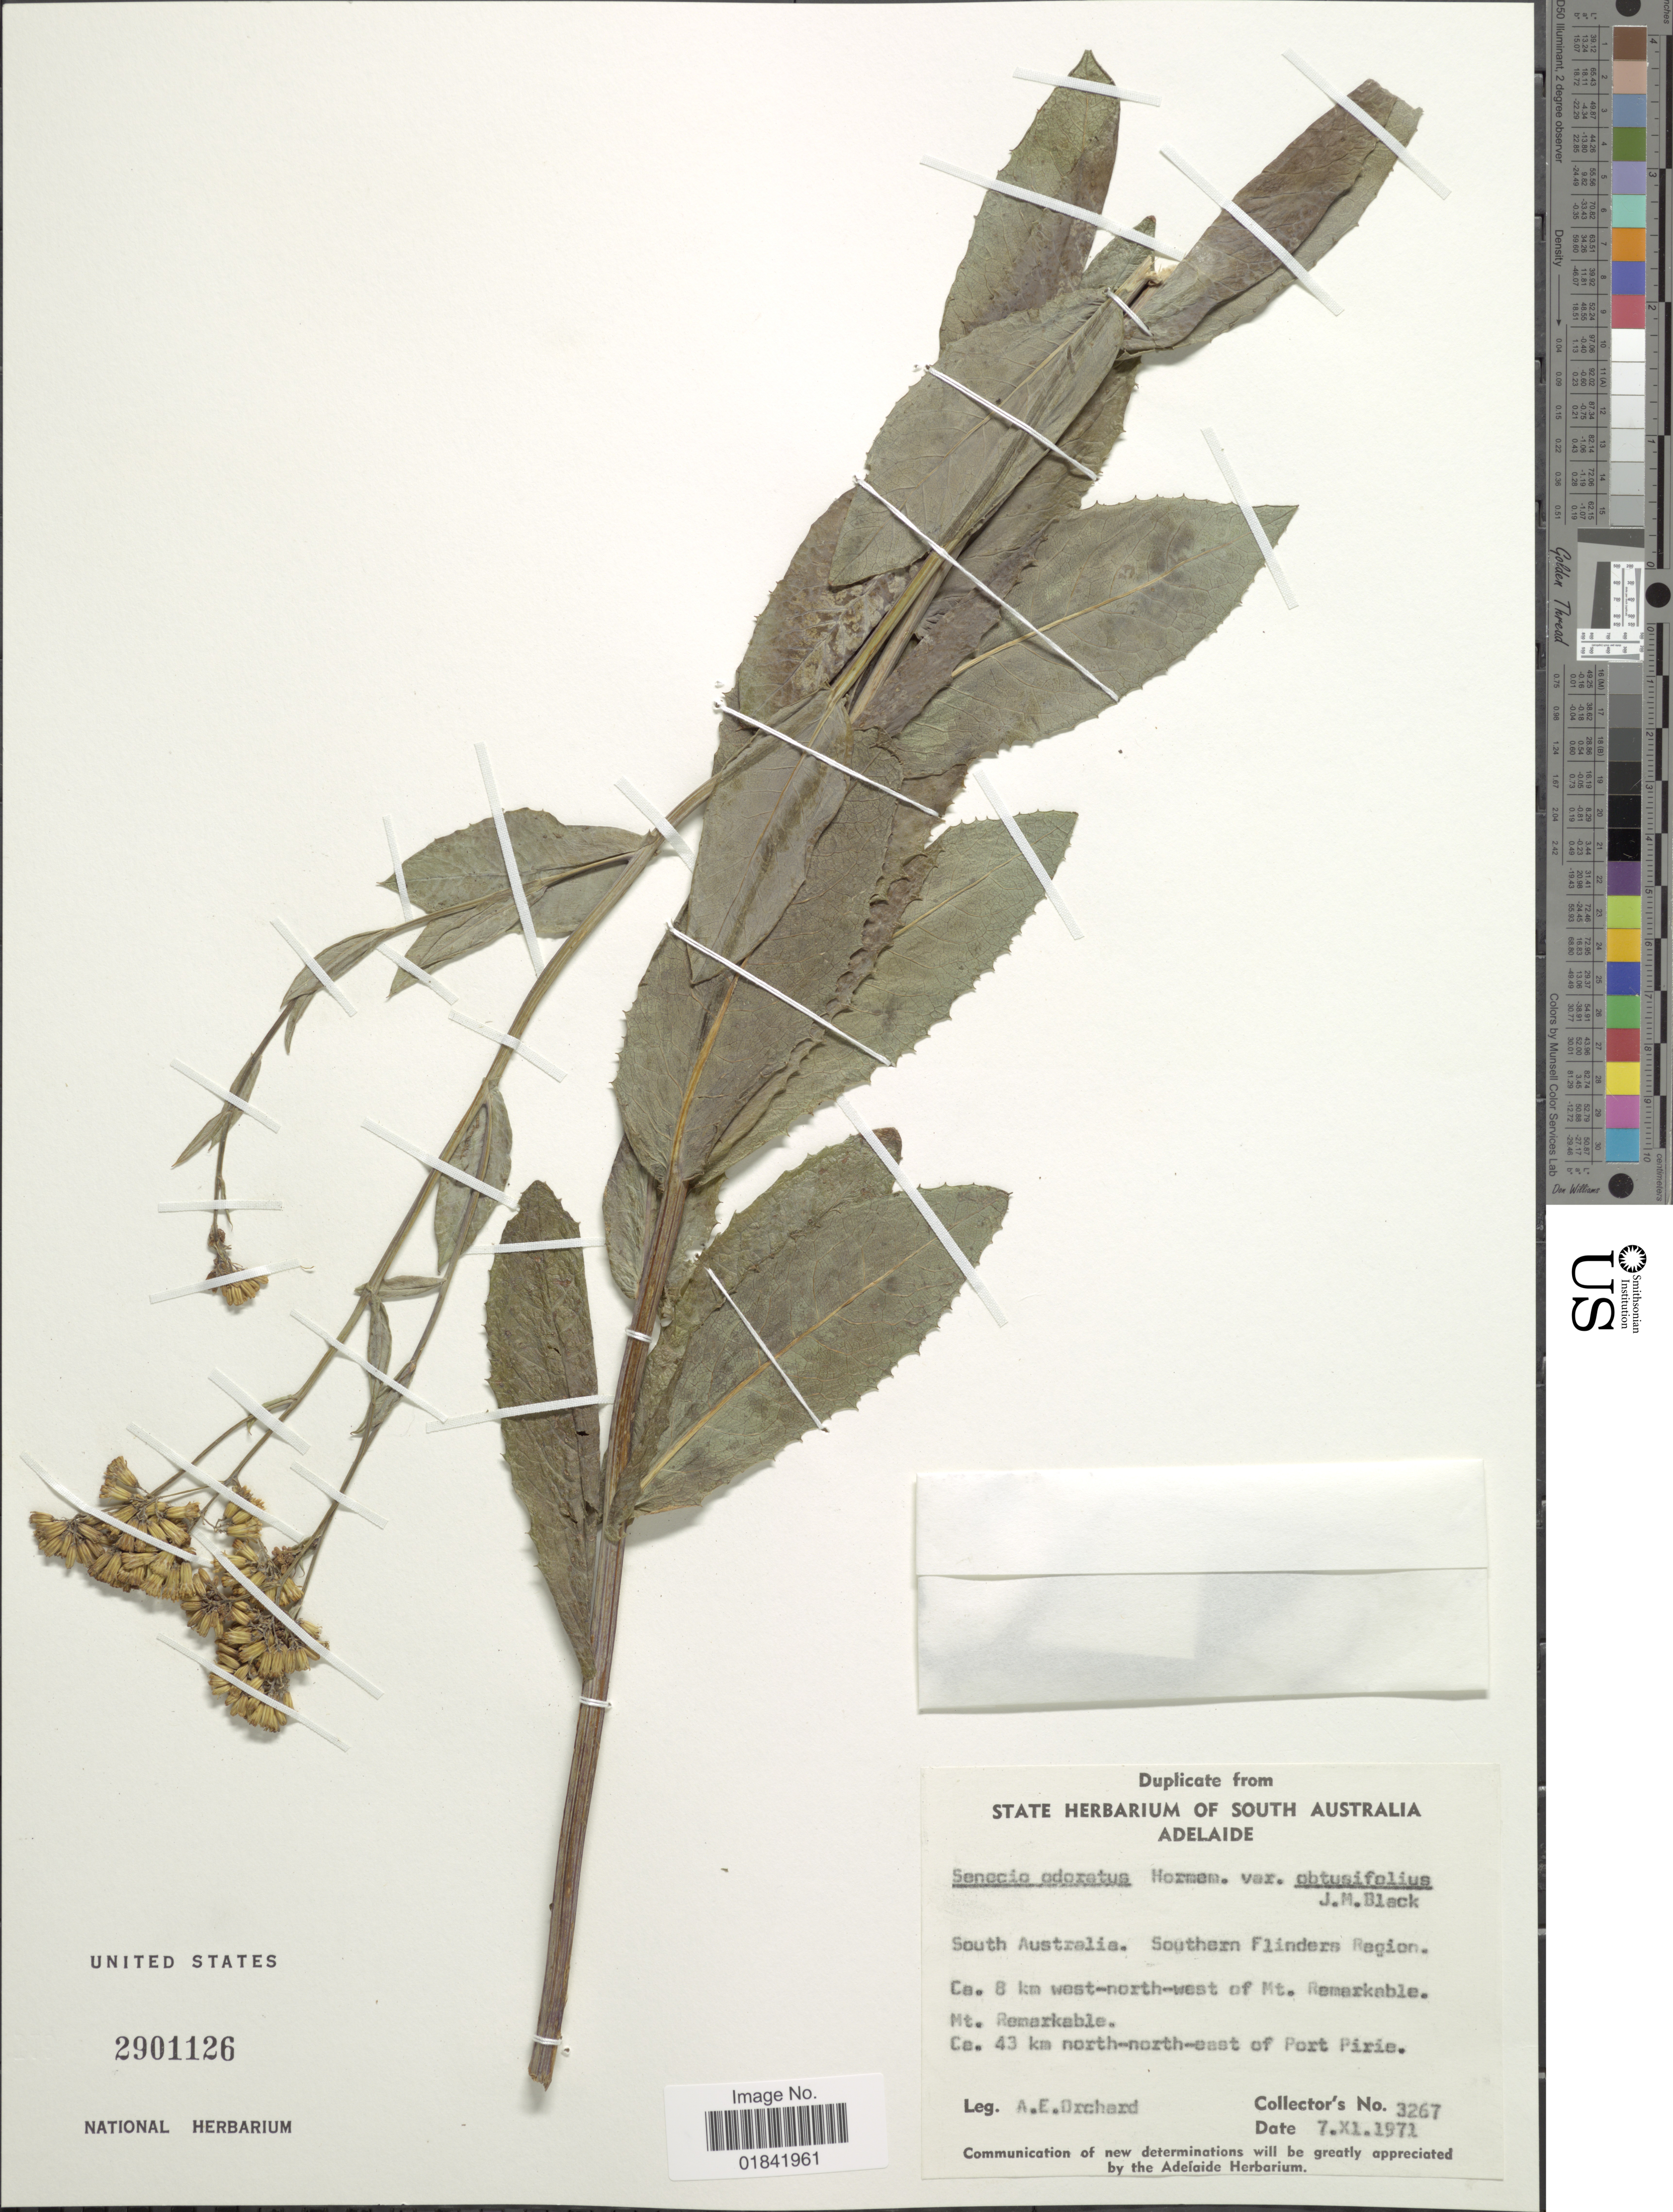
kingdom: Plantae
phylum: Tracheophyta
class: Magnoliopsida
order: Asterales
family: Asteraceae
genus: Senecio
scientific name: Senecio odoratus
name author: Hornem.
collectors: A. E. Orchard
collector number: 3267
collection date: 1971-11-07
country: Australia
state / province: South Australia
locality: Southern Flinders Region, Ca. 8 km west-north-west of Mt. Remarkable, ca. 43 km north-north-west of Port Pirie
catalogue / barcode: US 2901126